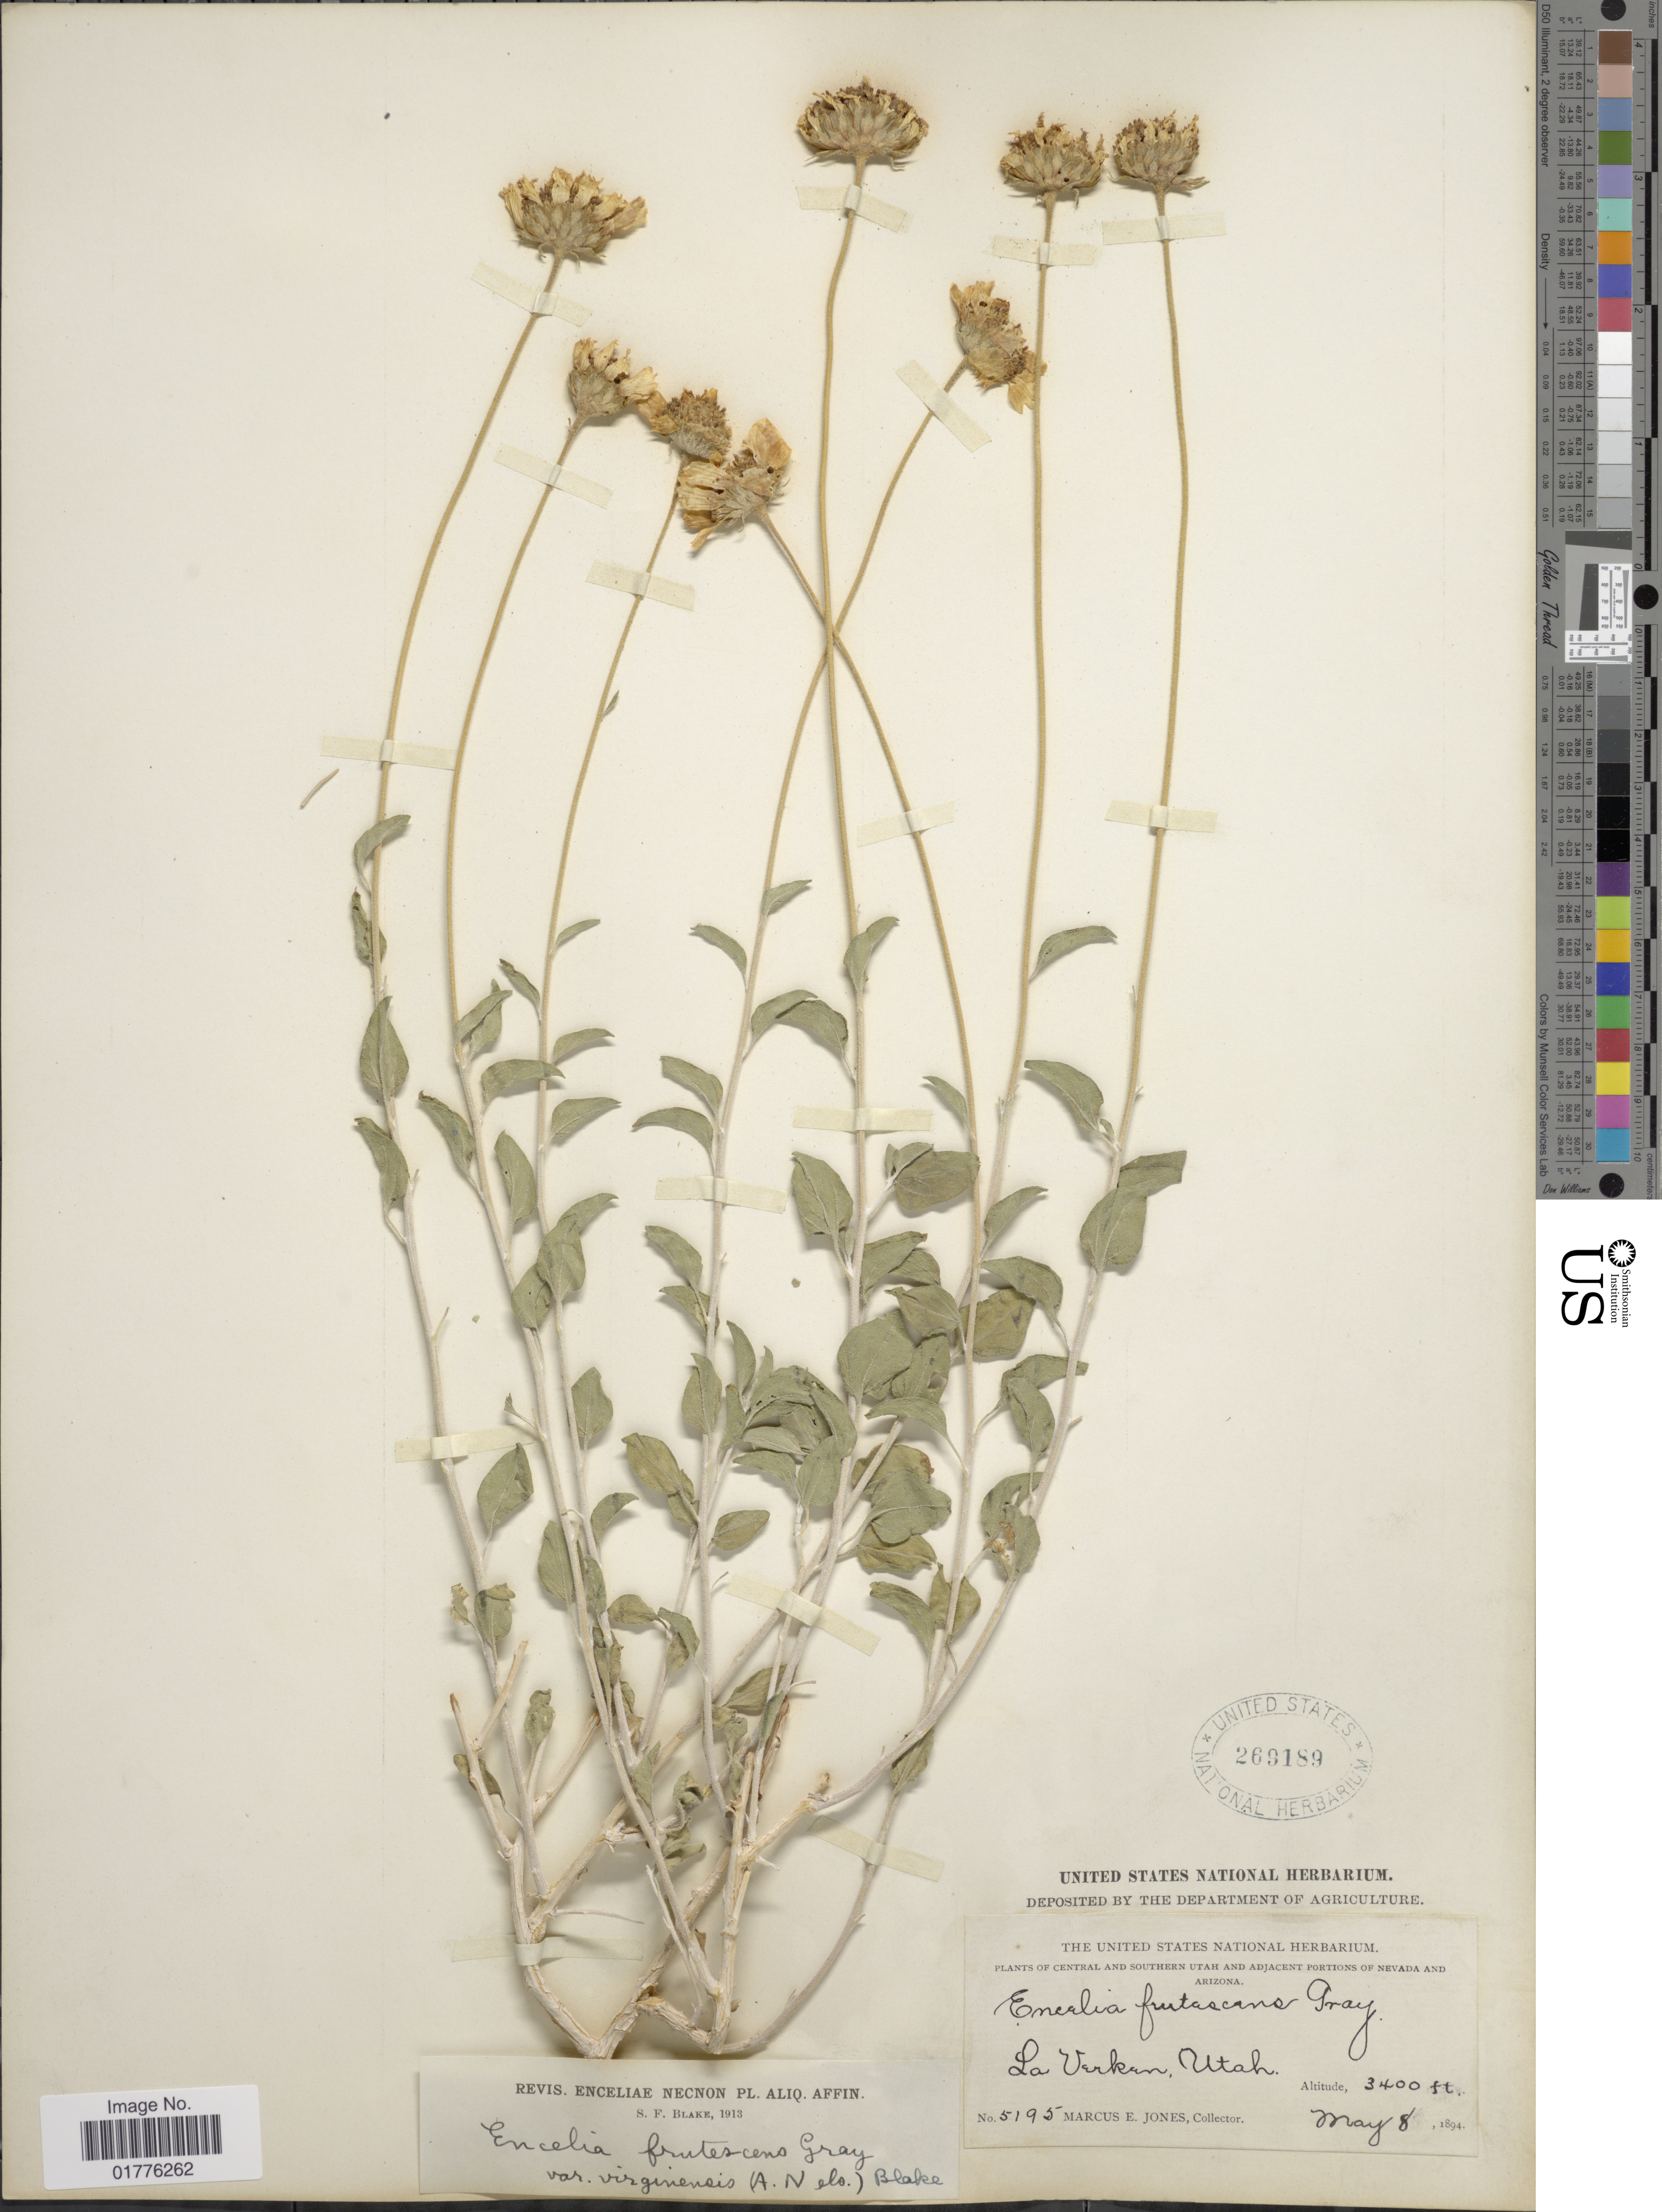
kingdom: Plantae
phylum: Tracheophyta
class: Magnoliopsida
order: Asterales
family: Asteraceae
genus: Encelia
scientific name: Encelia frutescens var. virginensis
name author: (A. Nelson) S.F. Blake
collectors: M. E. Jones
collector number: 5195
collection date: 1894-05-08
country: United States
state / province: Utah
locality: La Verken, Utah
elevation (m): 1036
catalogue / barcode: US 269189